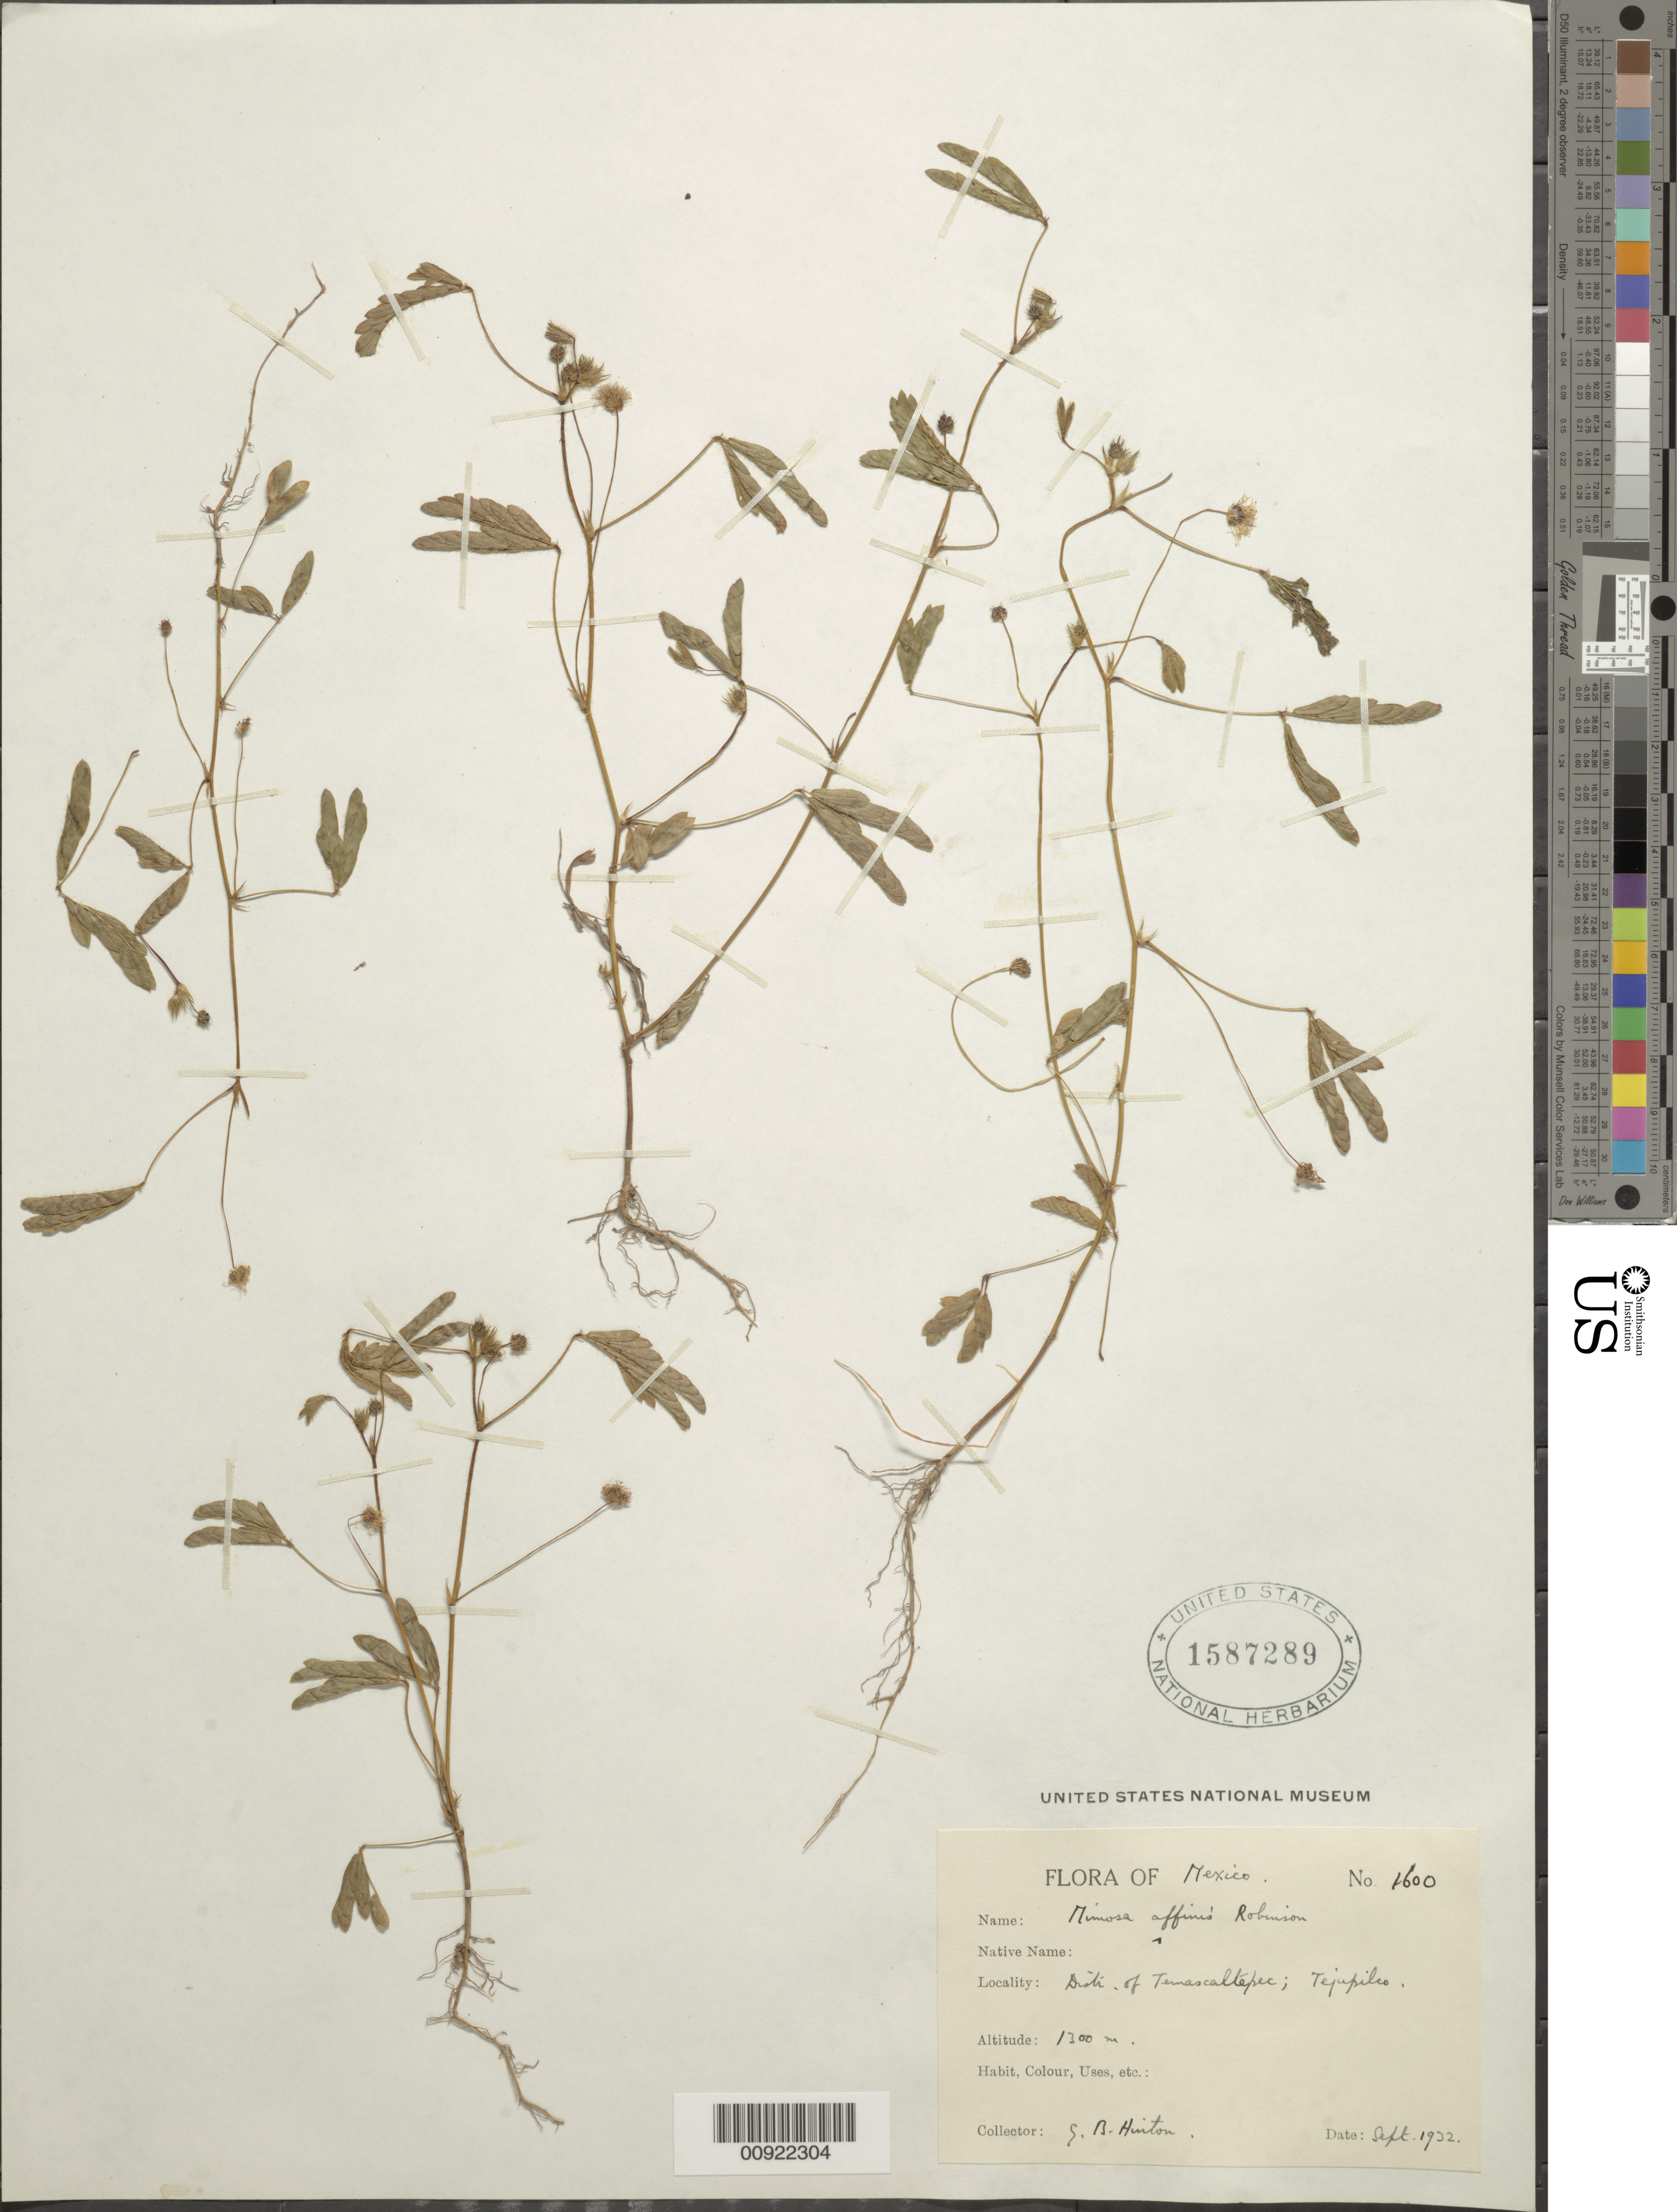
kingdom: Plantae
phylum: Tracheophyta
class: Magnoliopsida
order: Fabales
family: Fabaceae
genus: Mimosa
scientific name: Mimosa affinis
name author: B.L. Rob.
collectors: G. B. Hinton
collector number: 1600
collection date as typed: Sep 1932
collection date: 1932-09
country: Mexico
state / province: México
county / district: Temascaltepec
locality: State of Mexico: District of Temascaltepec: Tejupilco.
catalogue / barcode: US 1587289